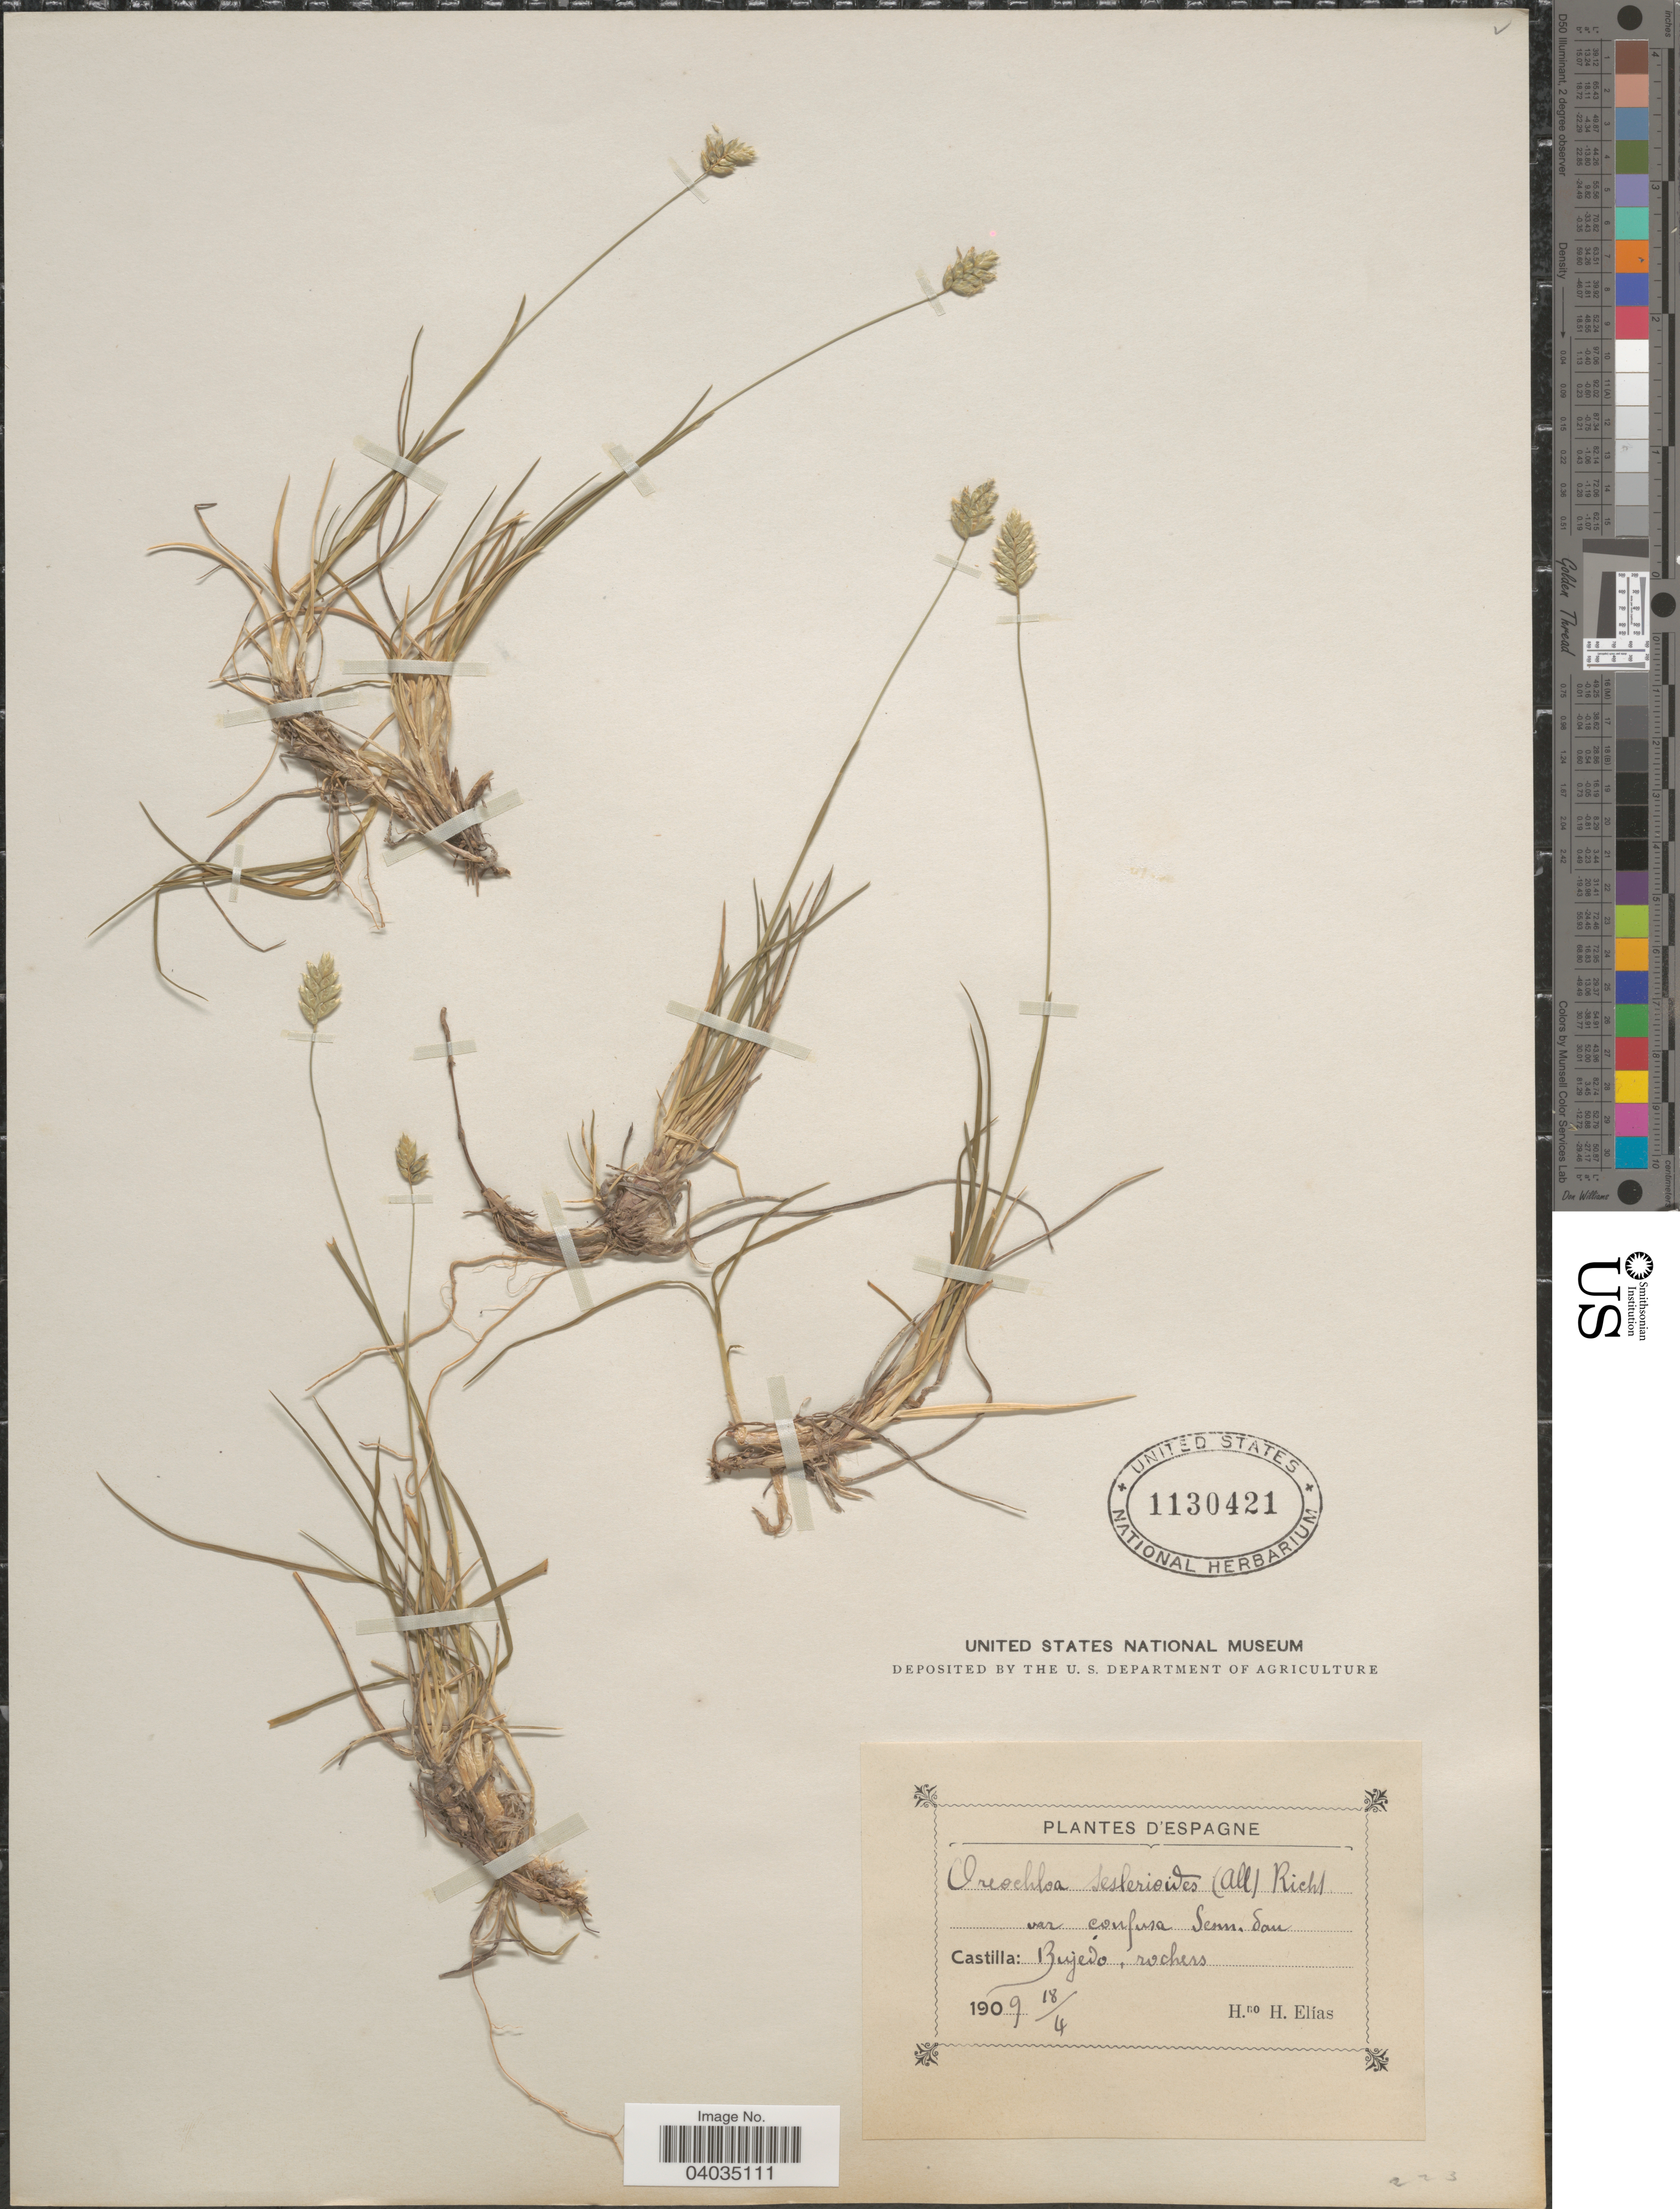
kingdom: Plantae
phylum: Tracheophyta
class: Liliopsida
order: Poales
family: Poaceae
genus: Oreochloa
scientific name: Oreochloa seslerioides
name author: (All.) K. Richt.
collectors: H. Elías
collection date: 1909-04-18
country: Spain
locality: D' Espagne. Castilla: Bugedo, rochers.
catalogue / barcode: US 1130421